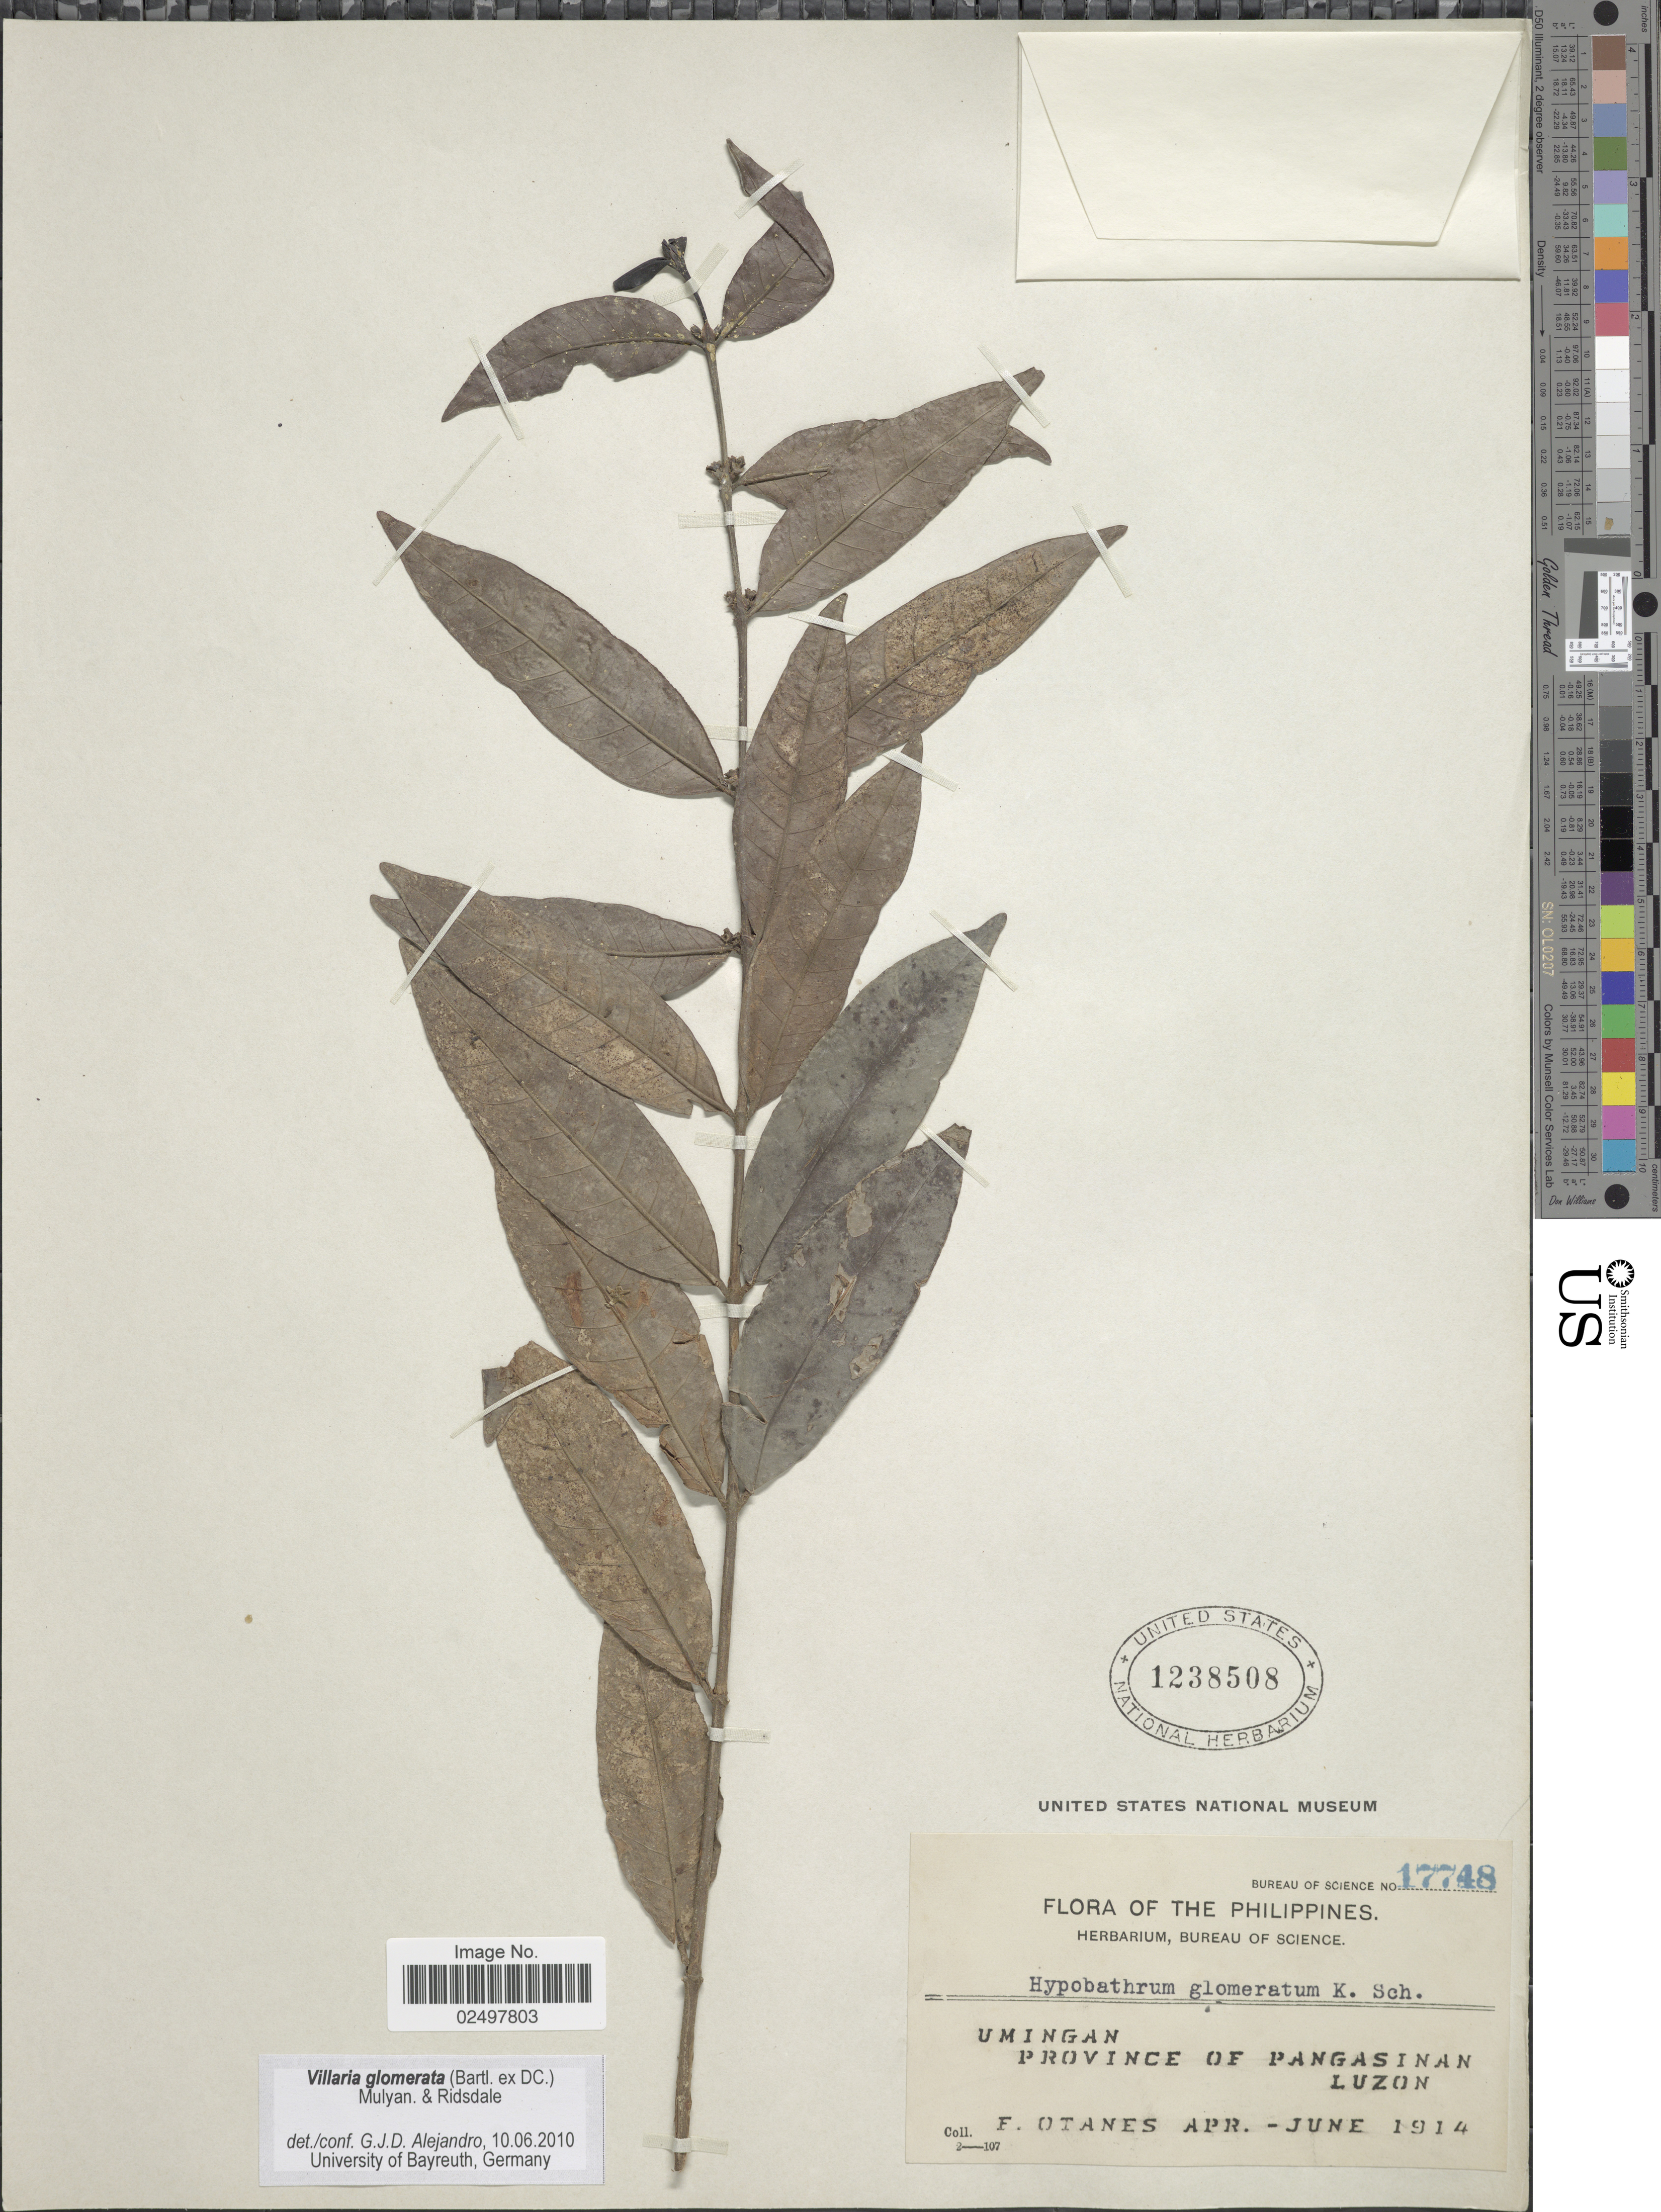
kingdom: Plantae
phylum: Tracheophyta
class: Magnoliopsida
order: Gentianales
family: Rubiaceae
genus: Villaria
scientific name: Villaria glomerata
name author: (Bartl. ex DC.) Mulyan. & Ridsdale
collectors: F. Q. Otanes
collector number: Bureau of Science 17748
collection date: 1914-04/1914-06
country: Philippines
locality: Umingan, Province of Pangasinan, Luzon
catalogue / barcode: US 1238508